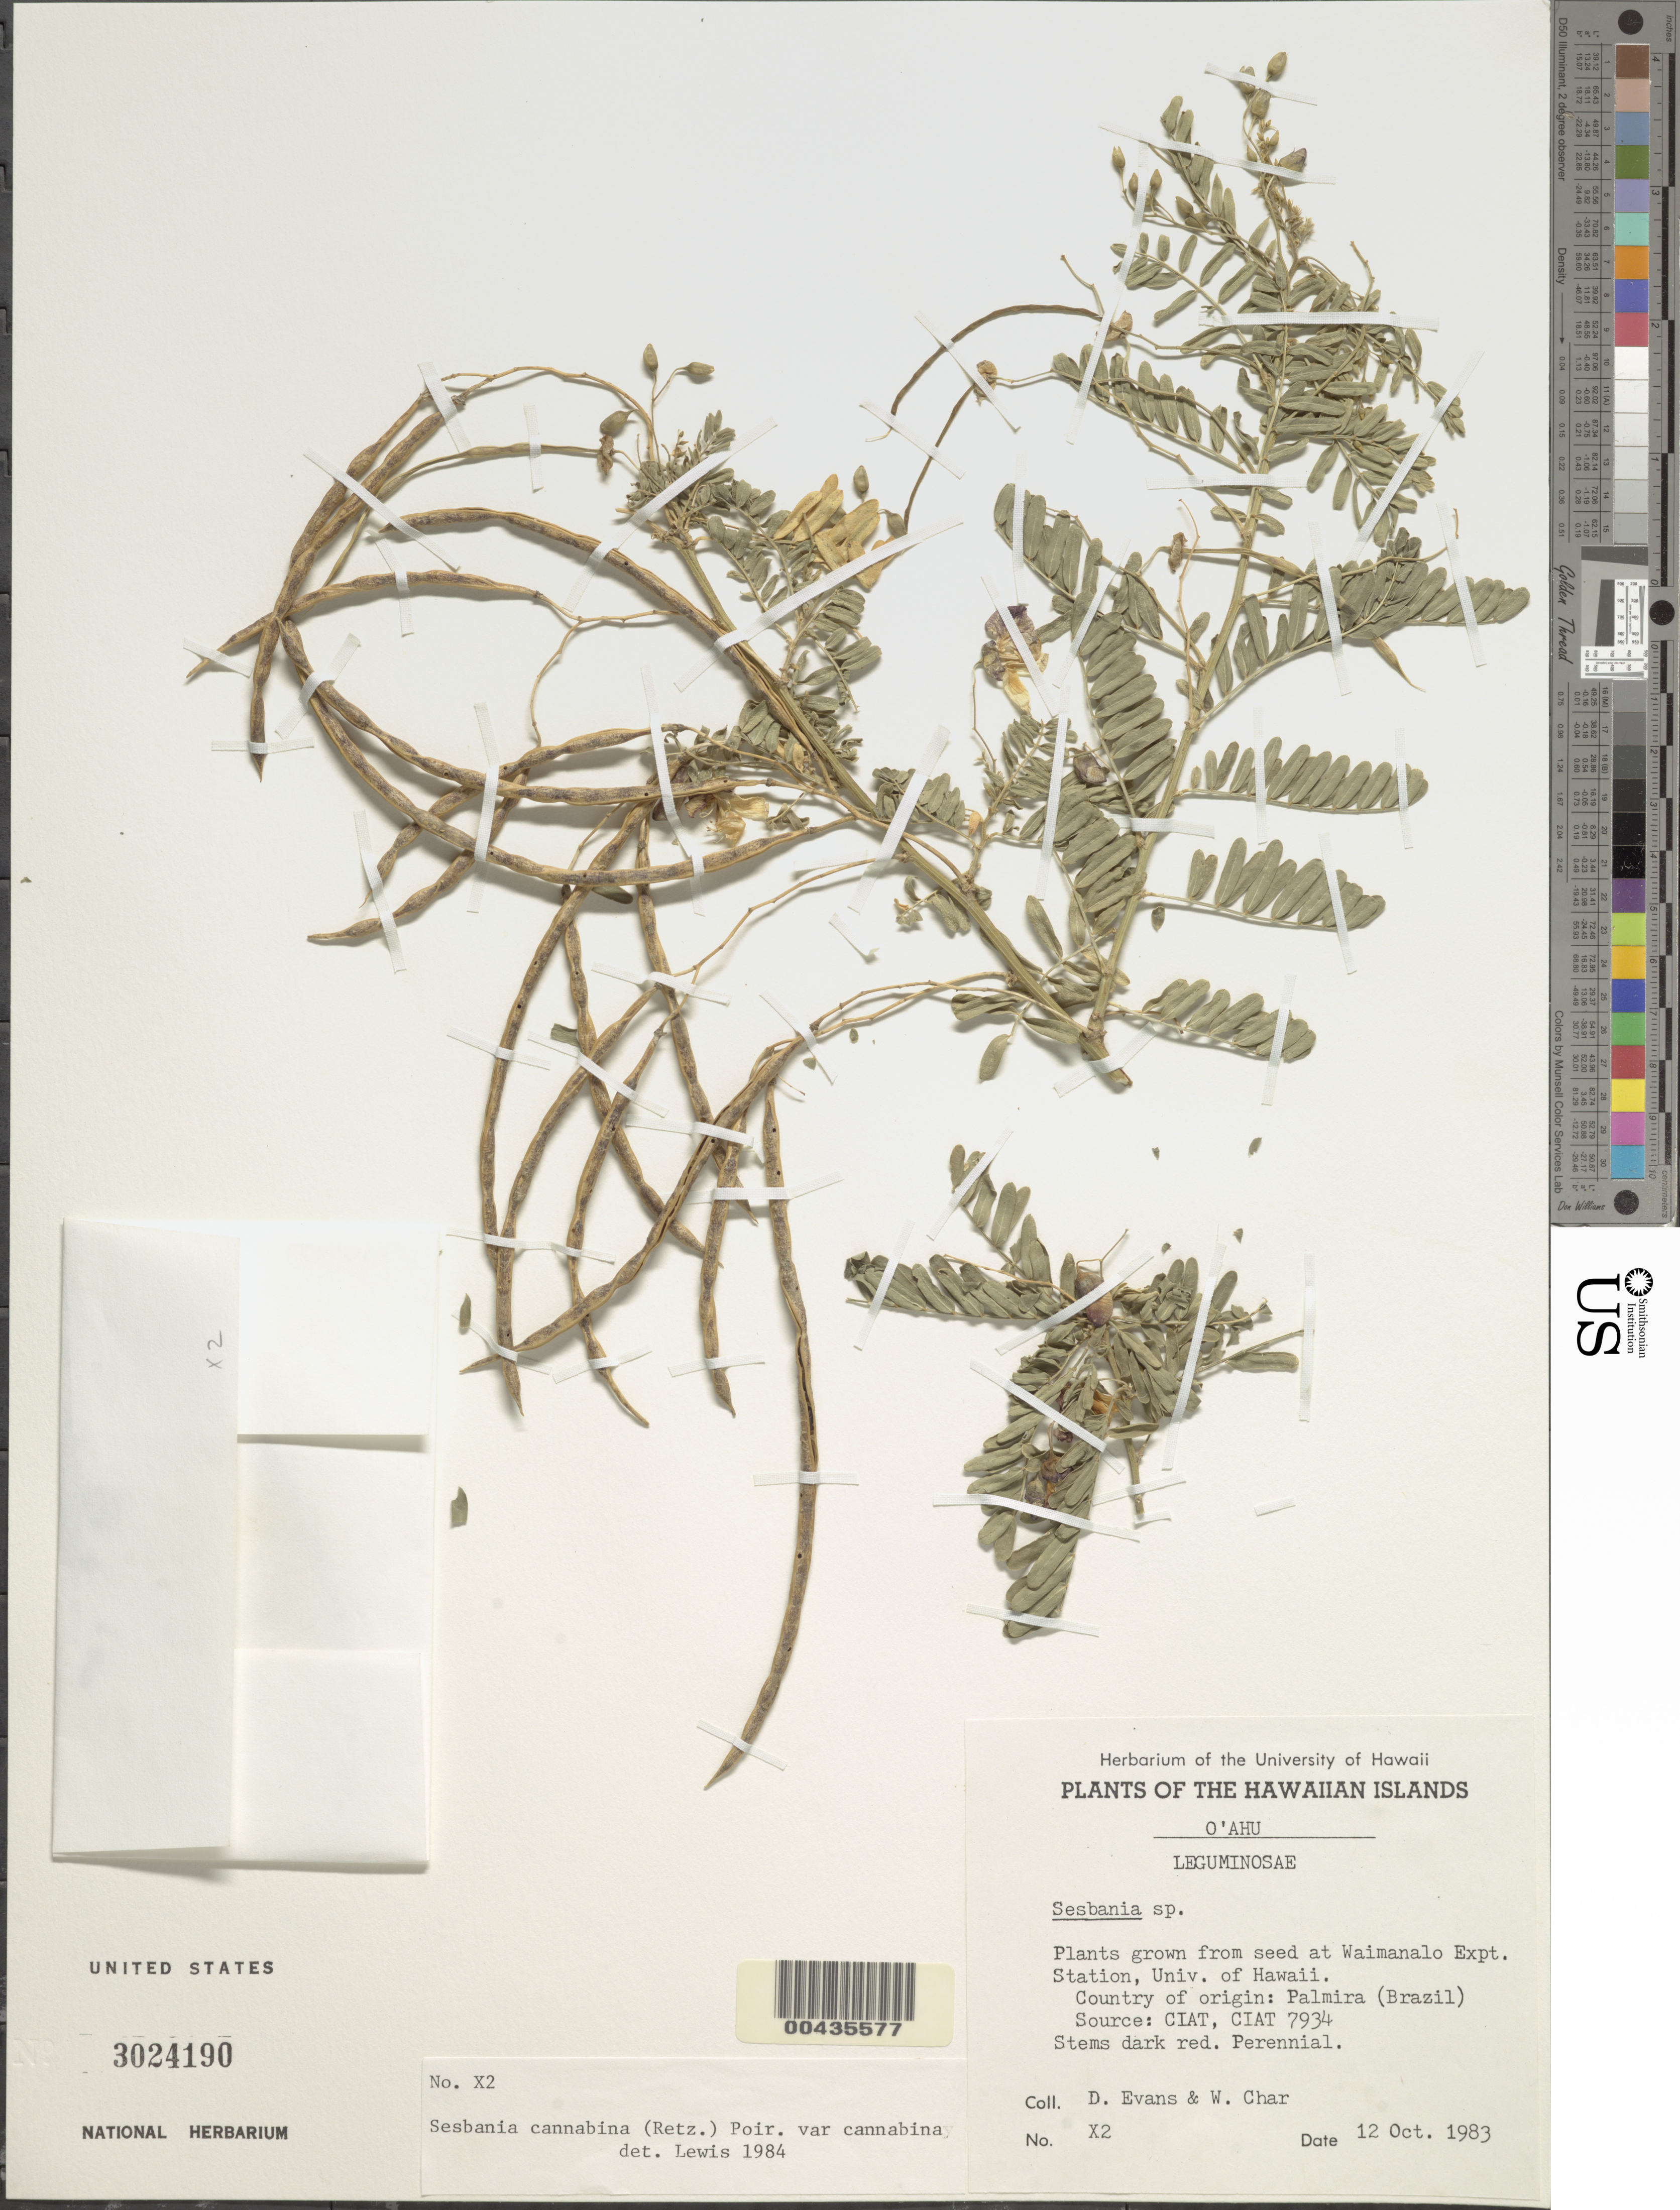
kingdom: Plantae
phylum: Tracheophyta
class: Magnoliopsida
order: Fabales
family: Fabaceae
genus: Sesbania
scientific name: Sesbania cannabina var. cannabina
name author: (Retz.) Poir.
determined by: Lewis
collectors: D. Evans & W. Char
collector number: X2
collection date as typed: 12 Oct 1983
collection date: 1983-10-12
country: United States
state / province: Hawaii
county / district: Honolulu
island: Oahu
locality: Waimanalo Expt. Station, University of Hawaii. Origin: Palmira (Brazil)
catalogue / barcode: US 3024190